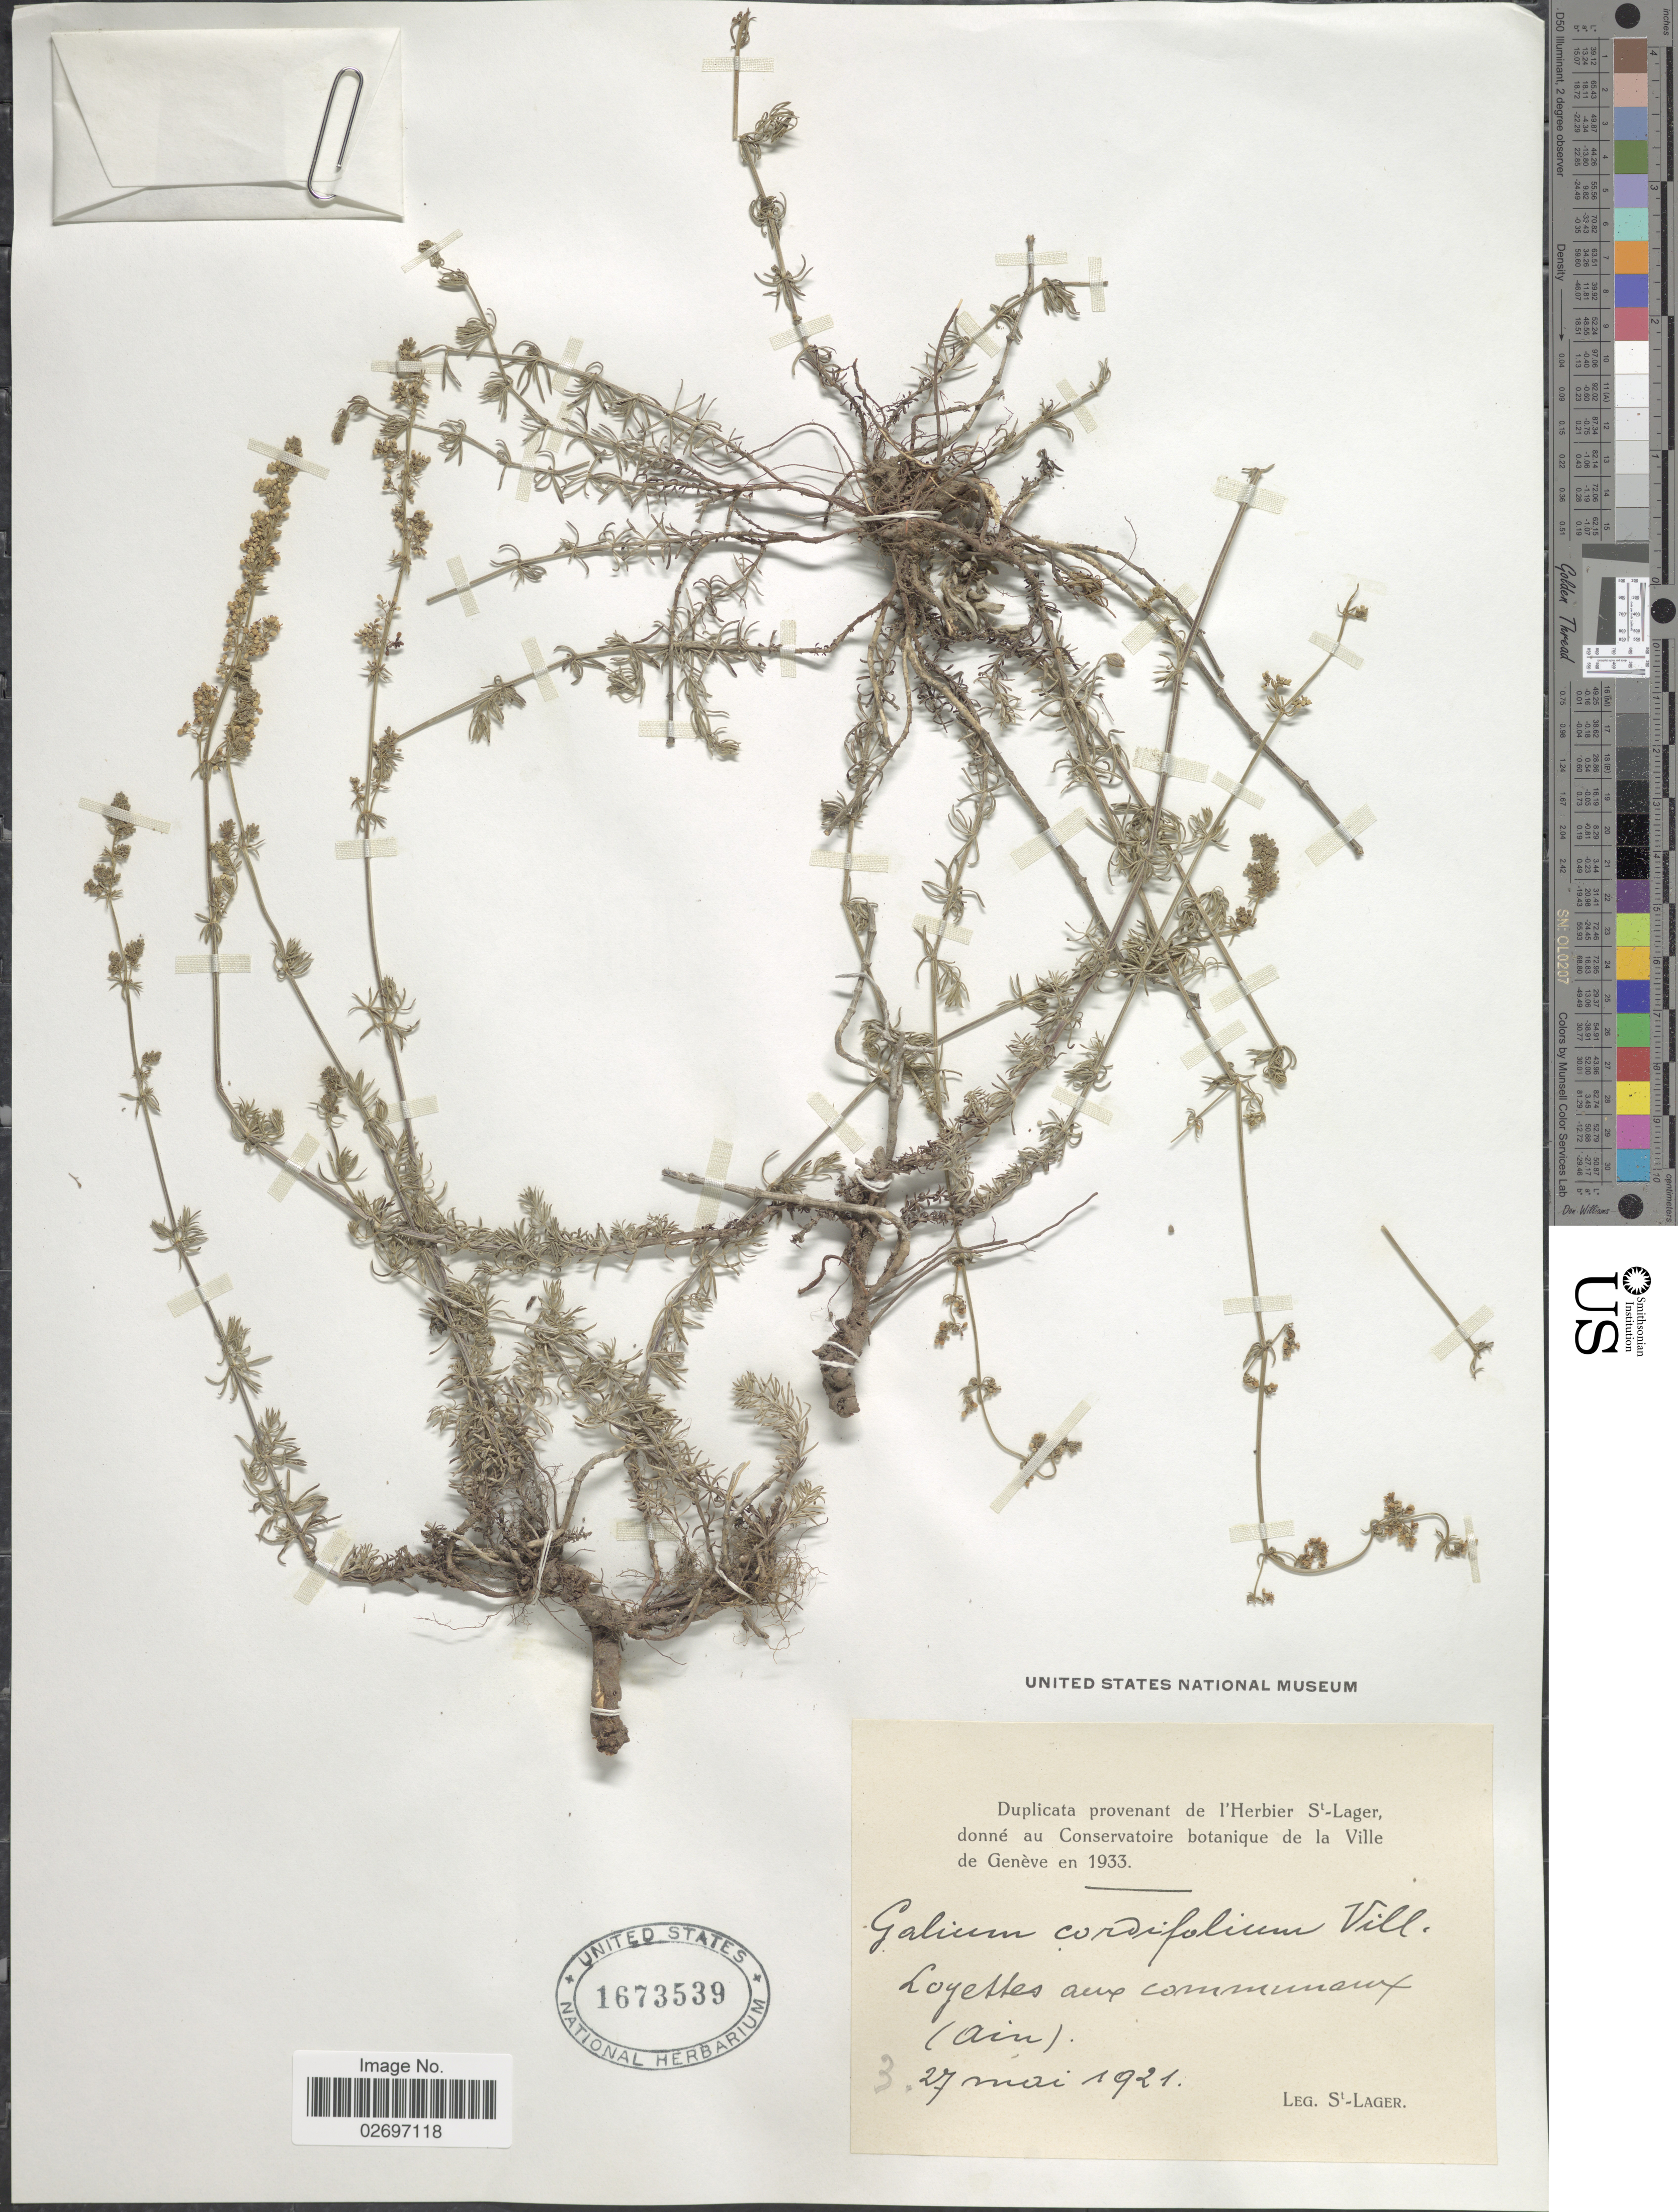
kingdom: Plantae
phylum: Tracheophyta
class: Magnoliopsida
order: Gentianales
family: Rubiaceae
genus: Galium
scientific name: Galium corrudaefolium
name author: Vill.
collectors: -. St. Lager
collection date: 1921-05-27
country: France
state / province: Auvergne-Rhône-Alpes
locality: Loyettes aux communeux (Ain)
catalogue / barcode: US 1673539